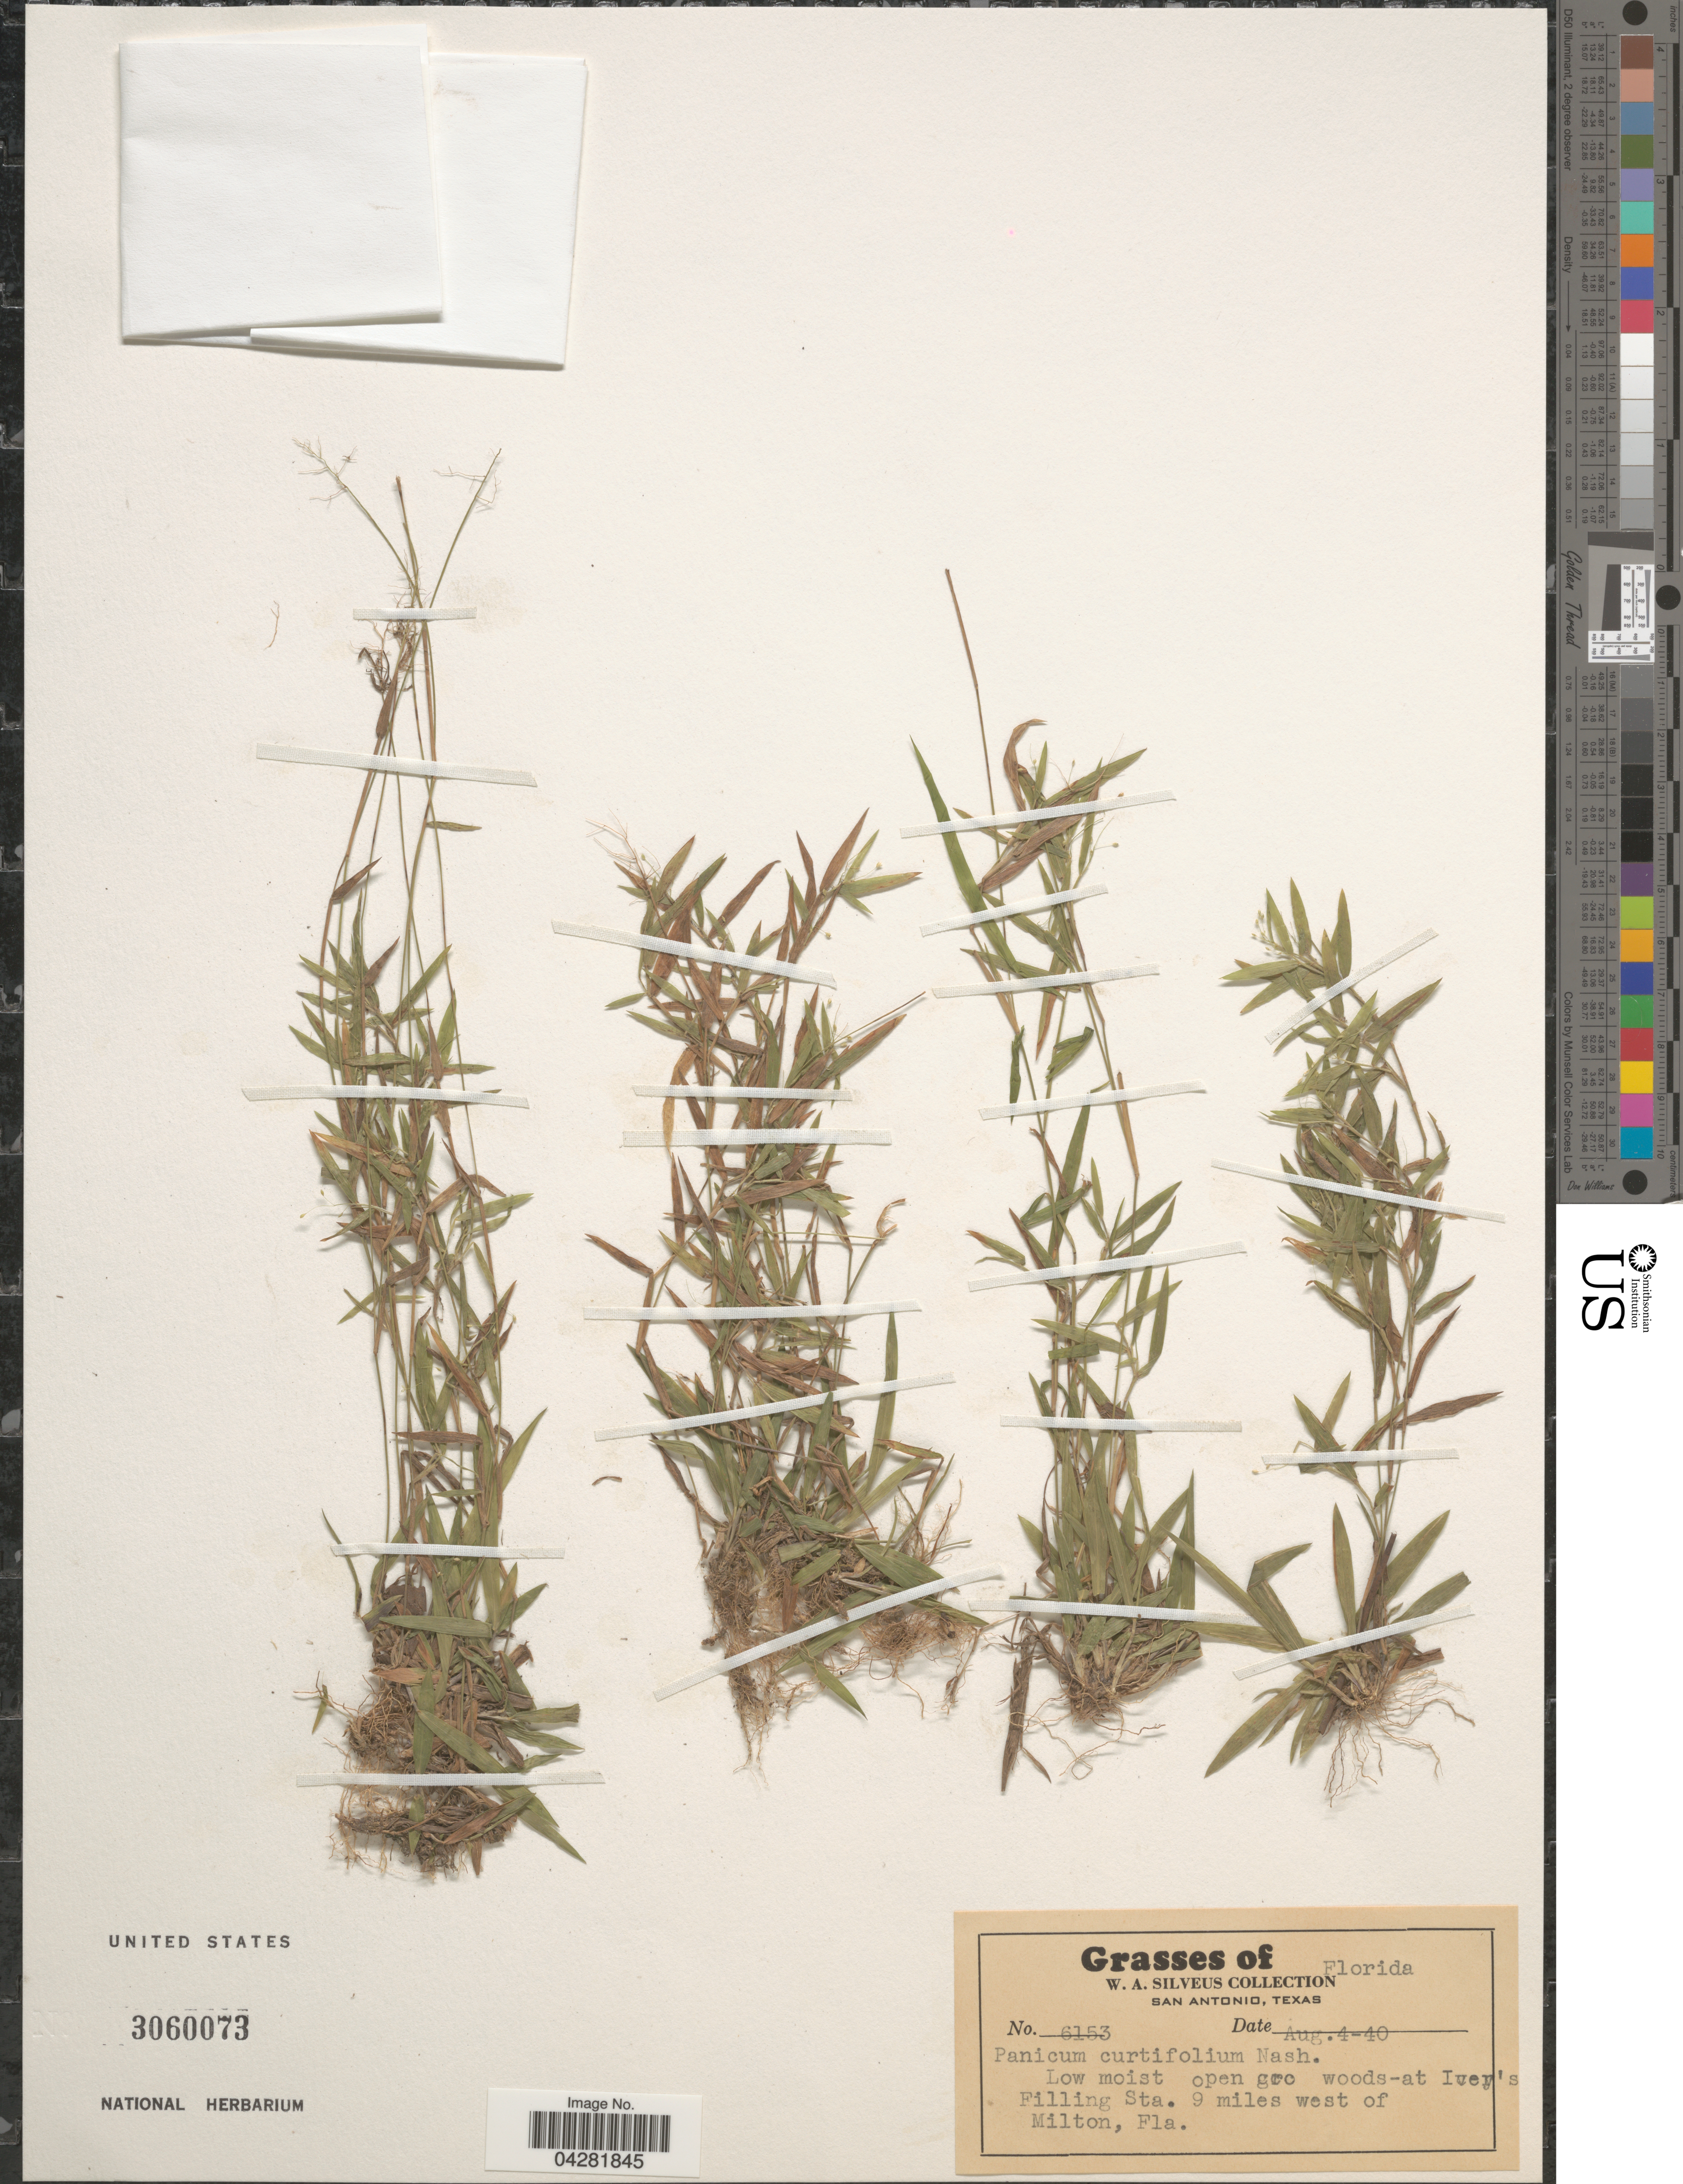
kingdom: Plantae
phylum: Tracheophyta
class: Liliopsida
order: Poales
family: Poaceae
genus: Dichanthelium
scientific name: Dichanthelium ensifolium var. ensifolium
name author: (Baldwin ex Elliot) Gould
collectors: W. Silveus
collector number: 6153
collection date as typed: Transcribed d/m/y: 4/8/40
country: United States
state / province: Florida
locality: At Iver's Filling Sta. 9 miles west of Milton.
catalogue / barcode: US 3060073